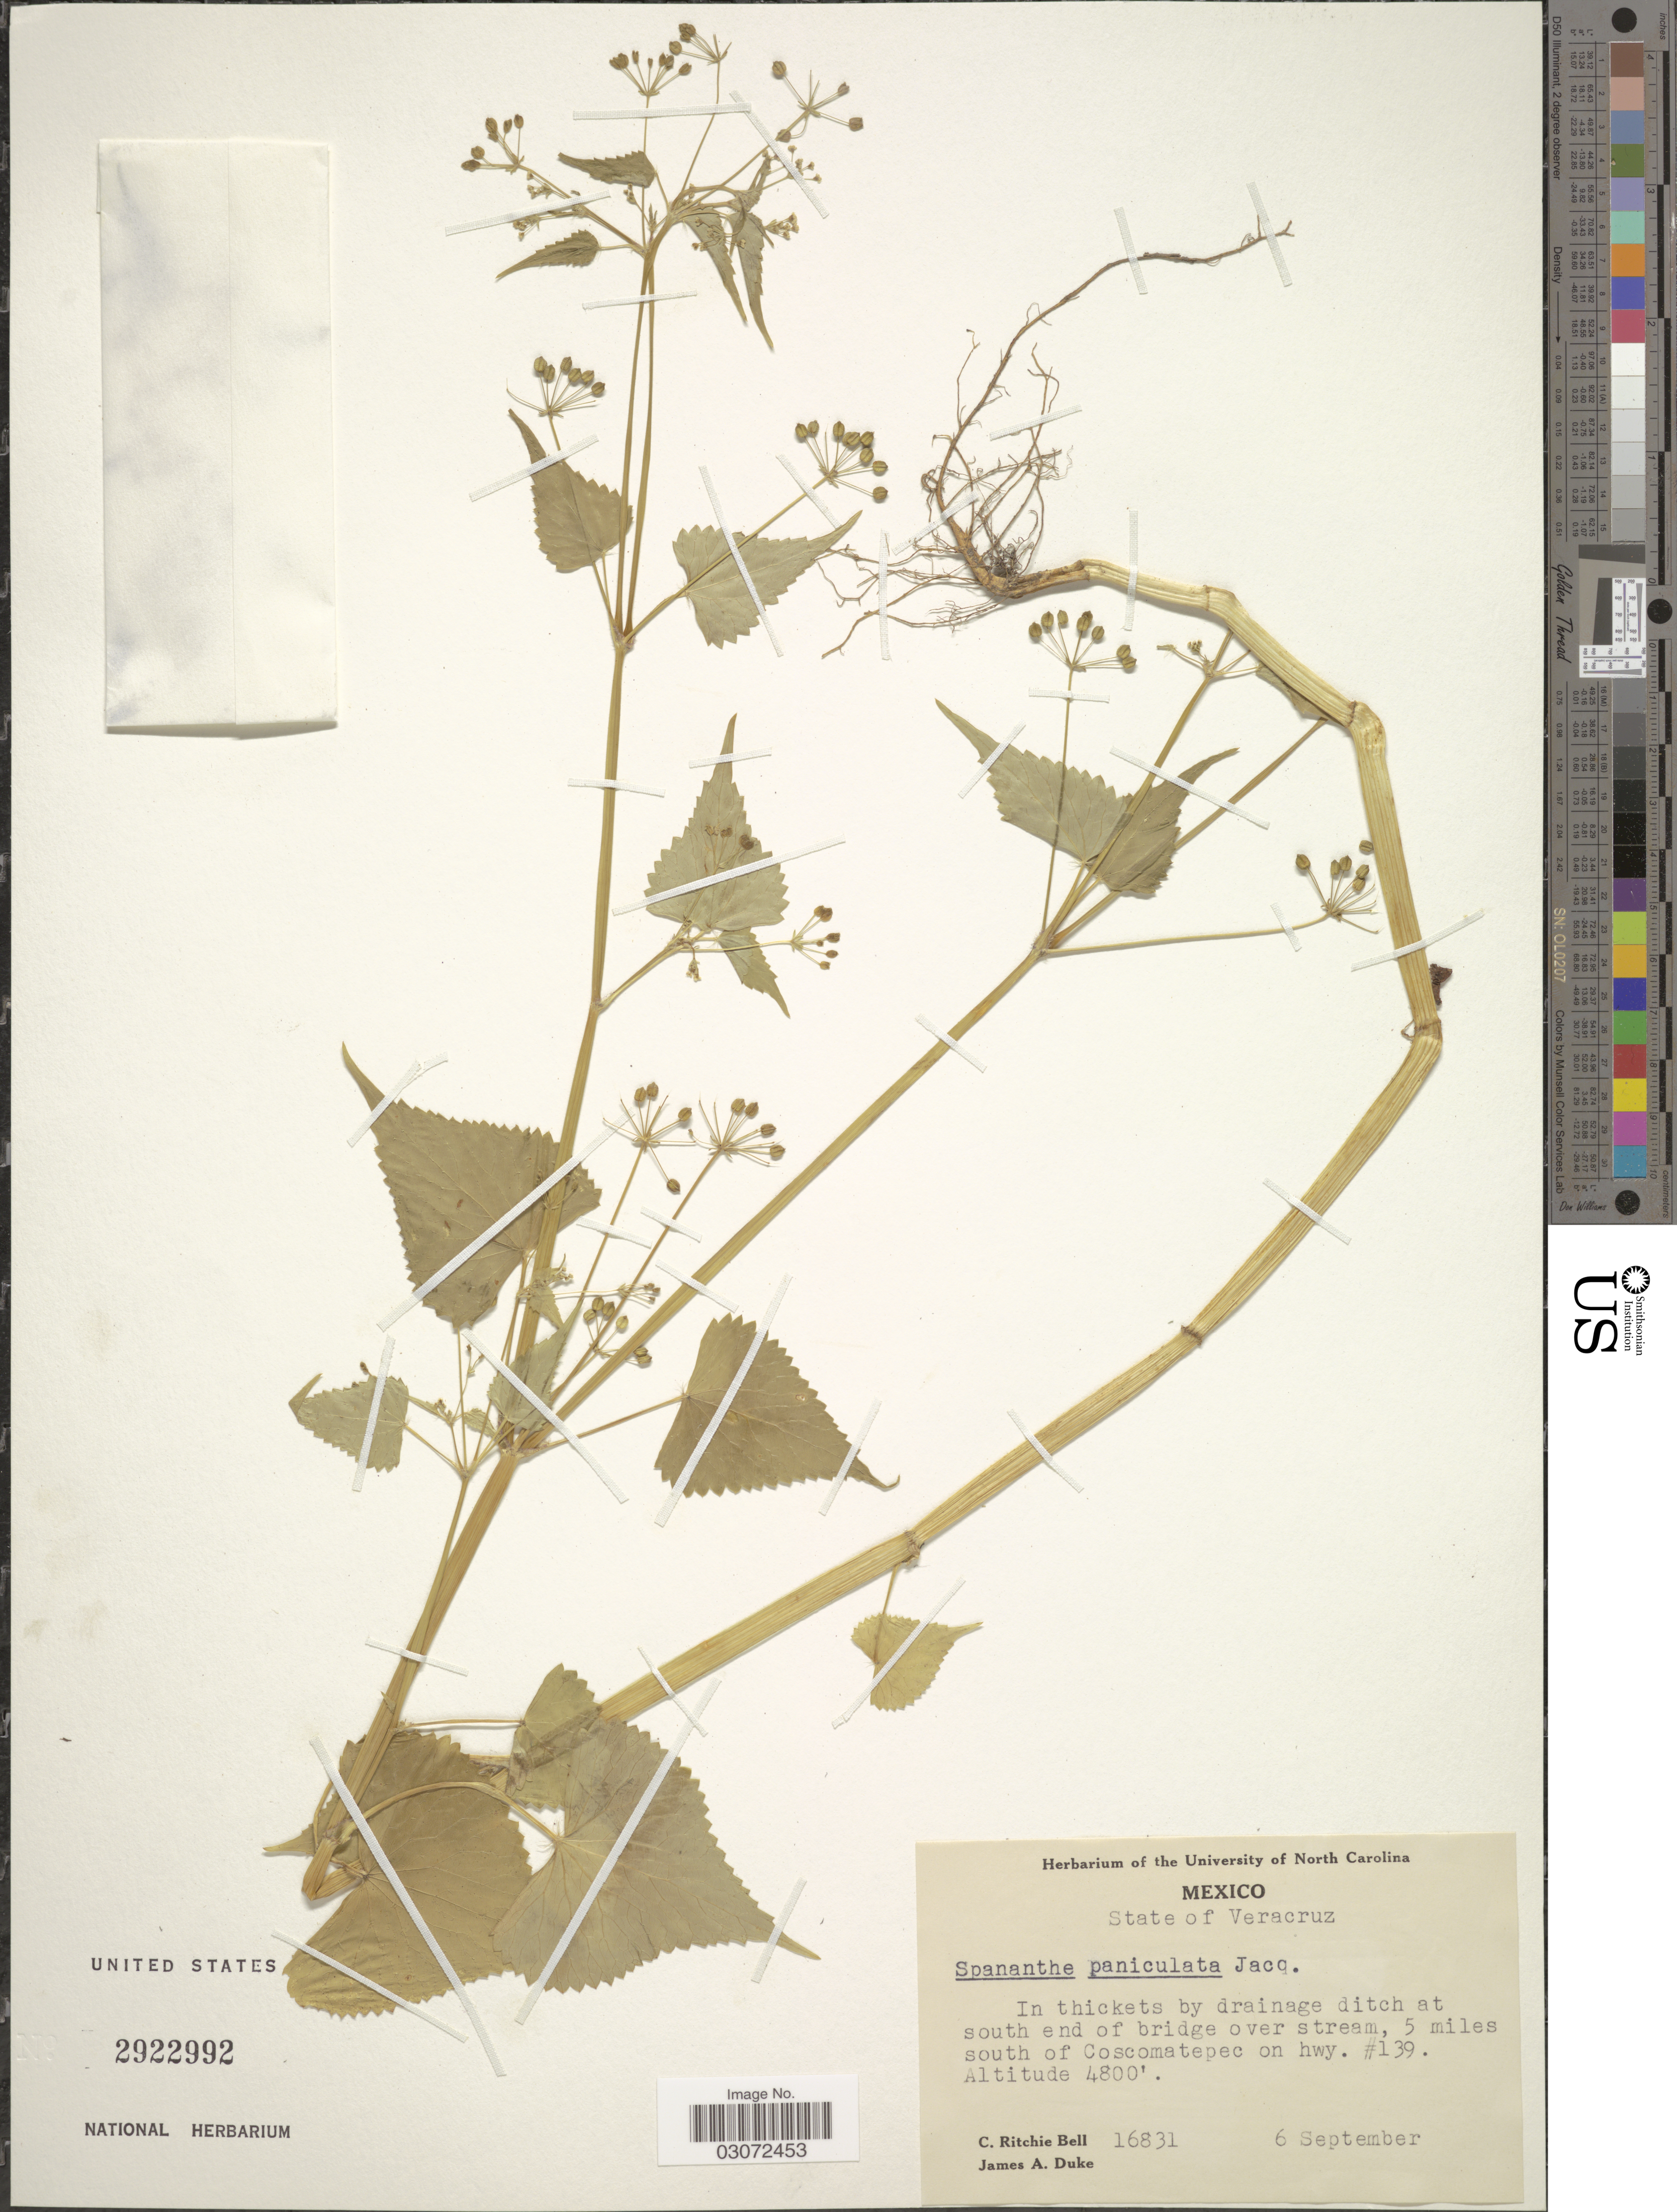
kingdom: Plantae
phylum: Tracheophyta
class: Magnoliopsida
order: Apiales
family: Apiaceae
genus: Spananthe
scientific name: Spananthe paniculata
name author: Jacq.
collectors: C. R. Bell & J. A. Duke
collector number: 16831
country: Mexico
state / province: Veracruz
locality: State of Veracruz, In thickets by drainage ditch at south end of bridge over stream, 5 miles south of Coscomatepec on hwy. #139.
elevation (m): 1463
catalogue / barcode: US 2922992